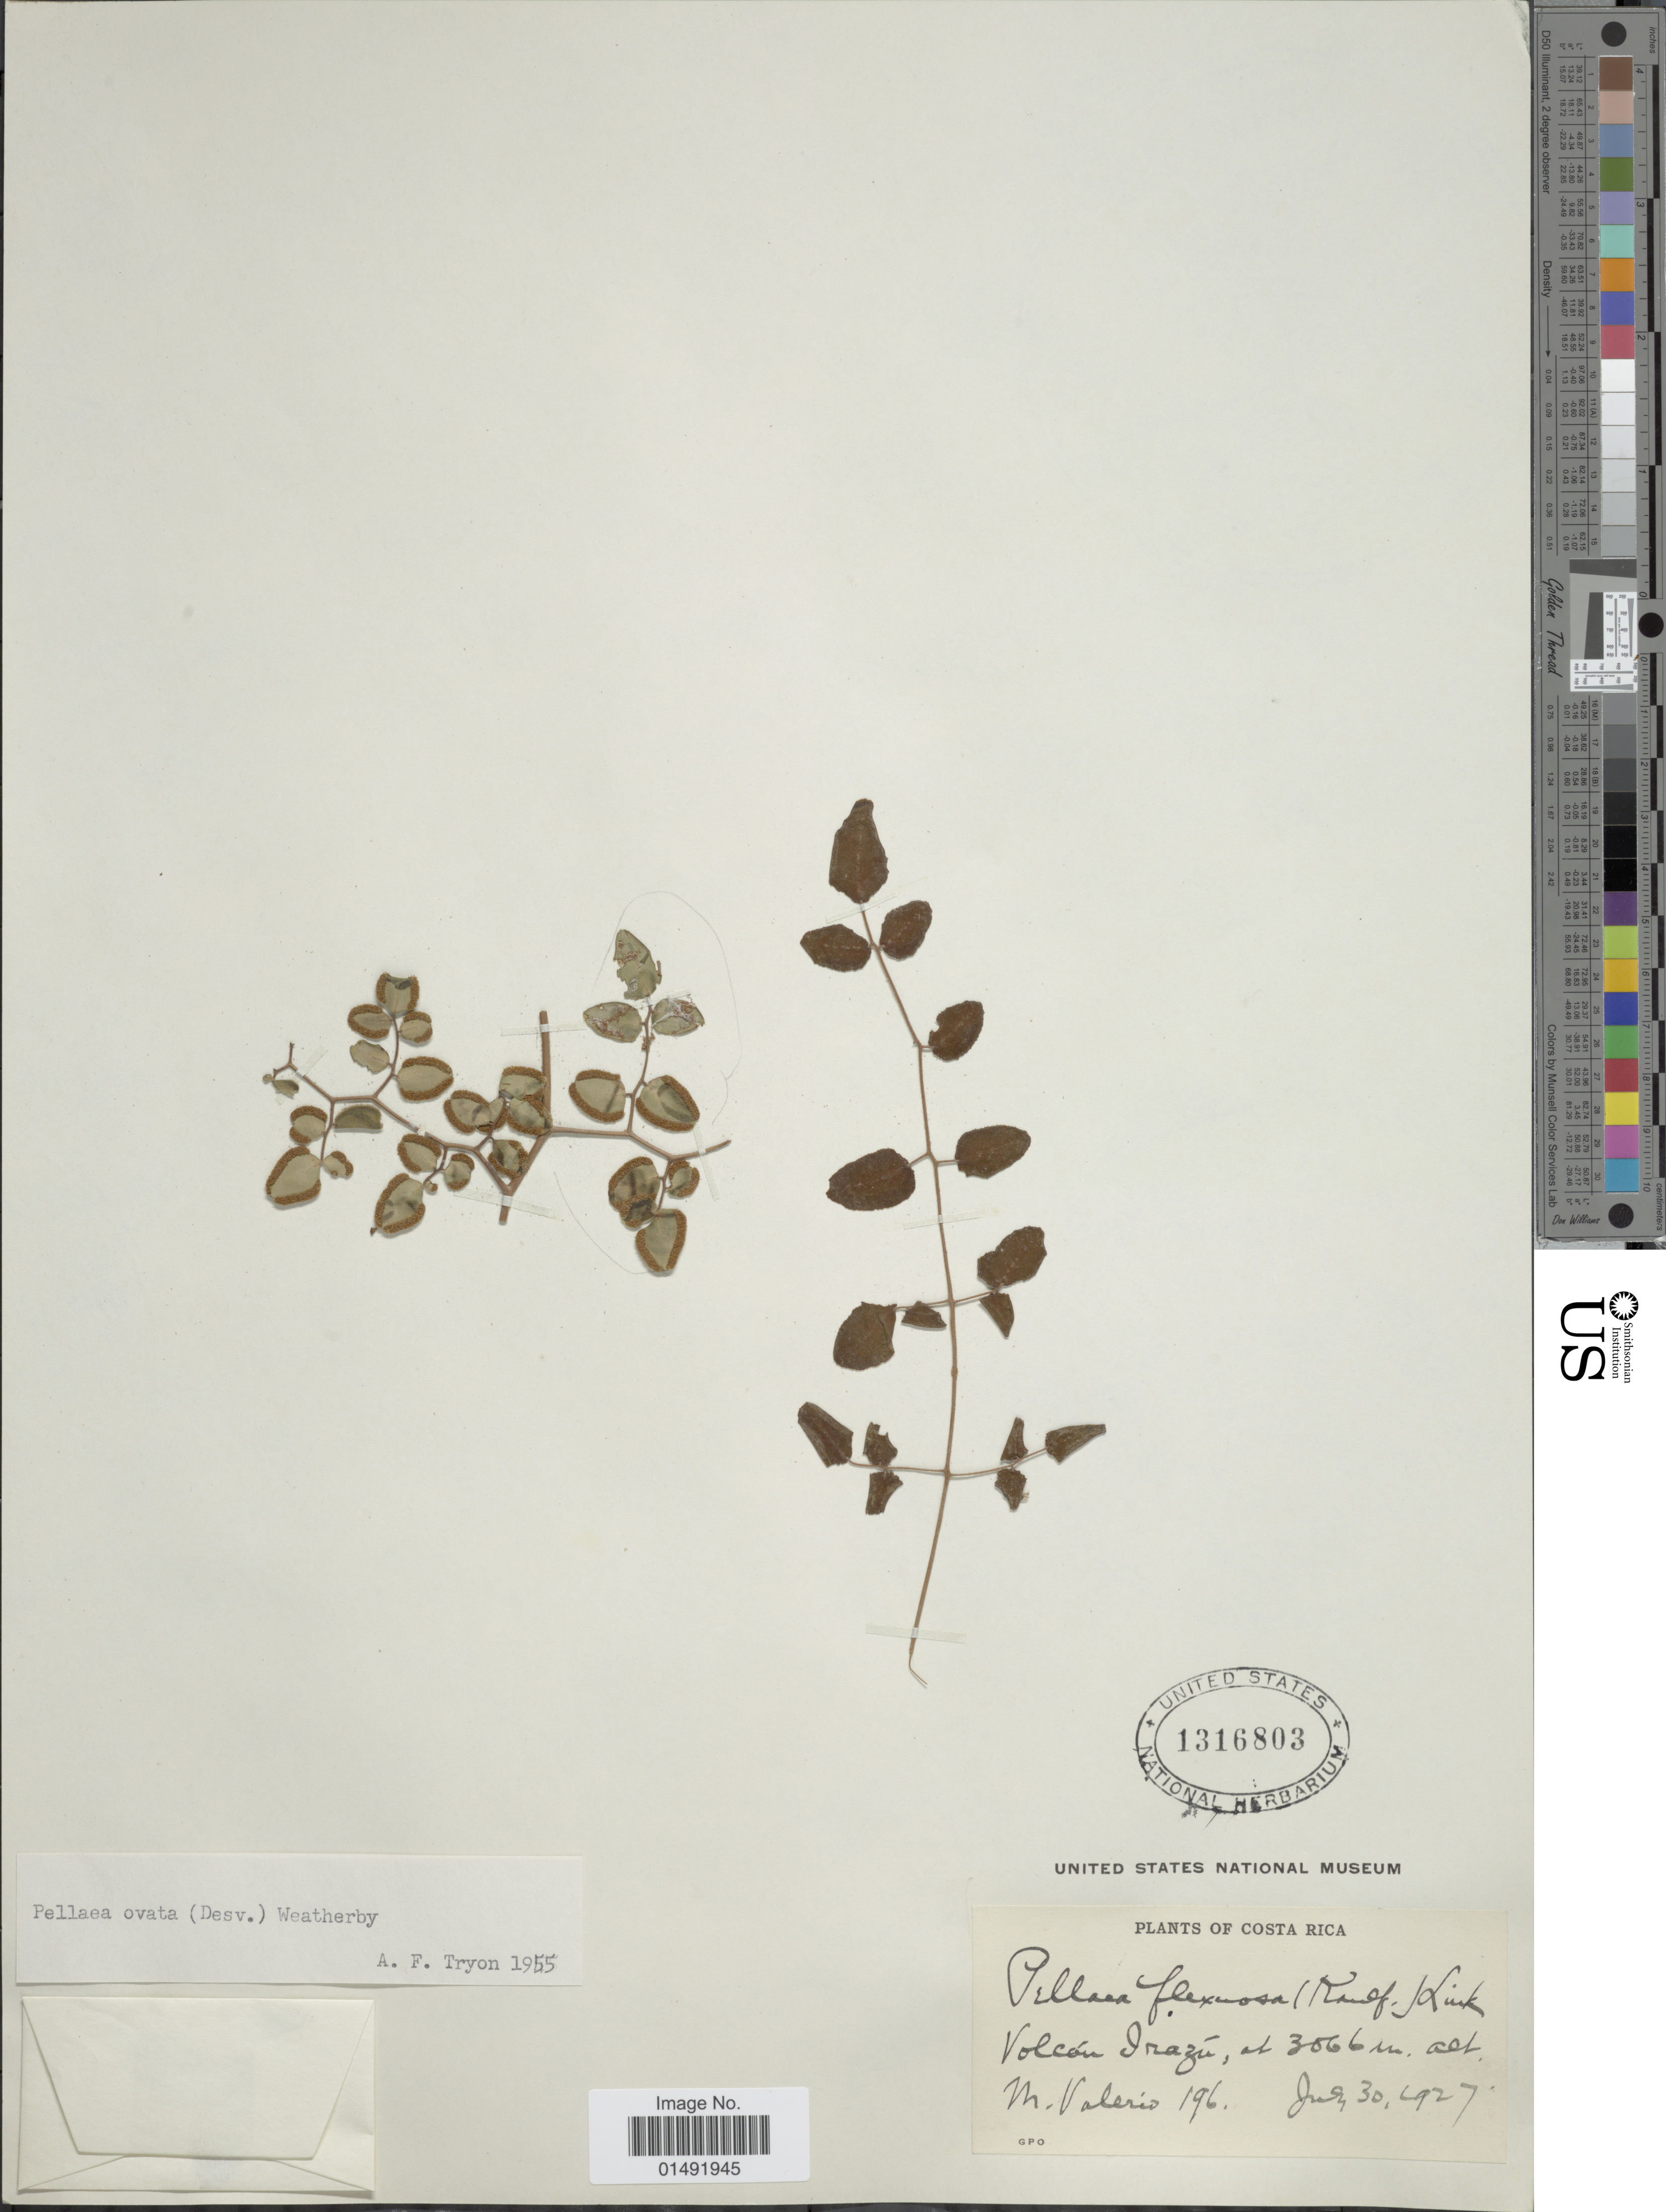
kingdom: Plantae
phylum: Tracheophyta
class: Polypodiopsida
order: Polypodiales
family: Pteridaceae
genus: Pellaea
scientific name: Pellaea ovata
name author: (Desv.) Weath.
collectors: M. Valerio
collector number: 196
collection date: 1927-07-30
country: Costa Rica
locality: Volcán Irazú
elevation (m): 3066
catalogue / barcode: US 1316803